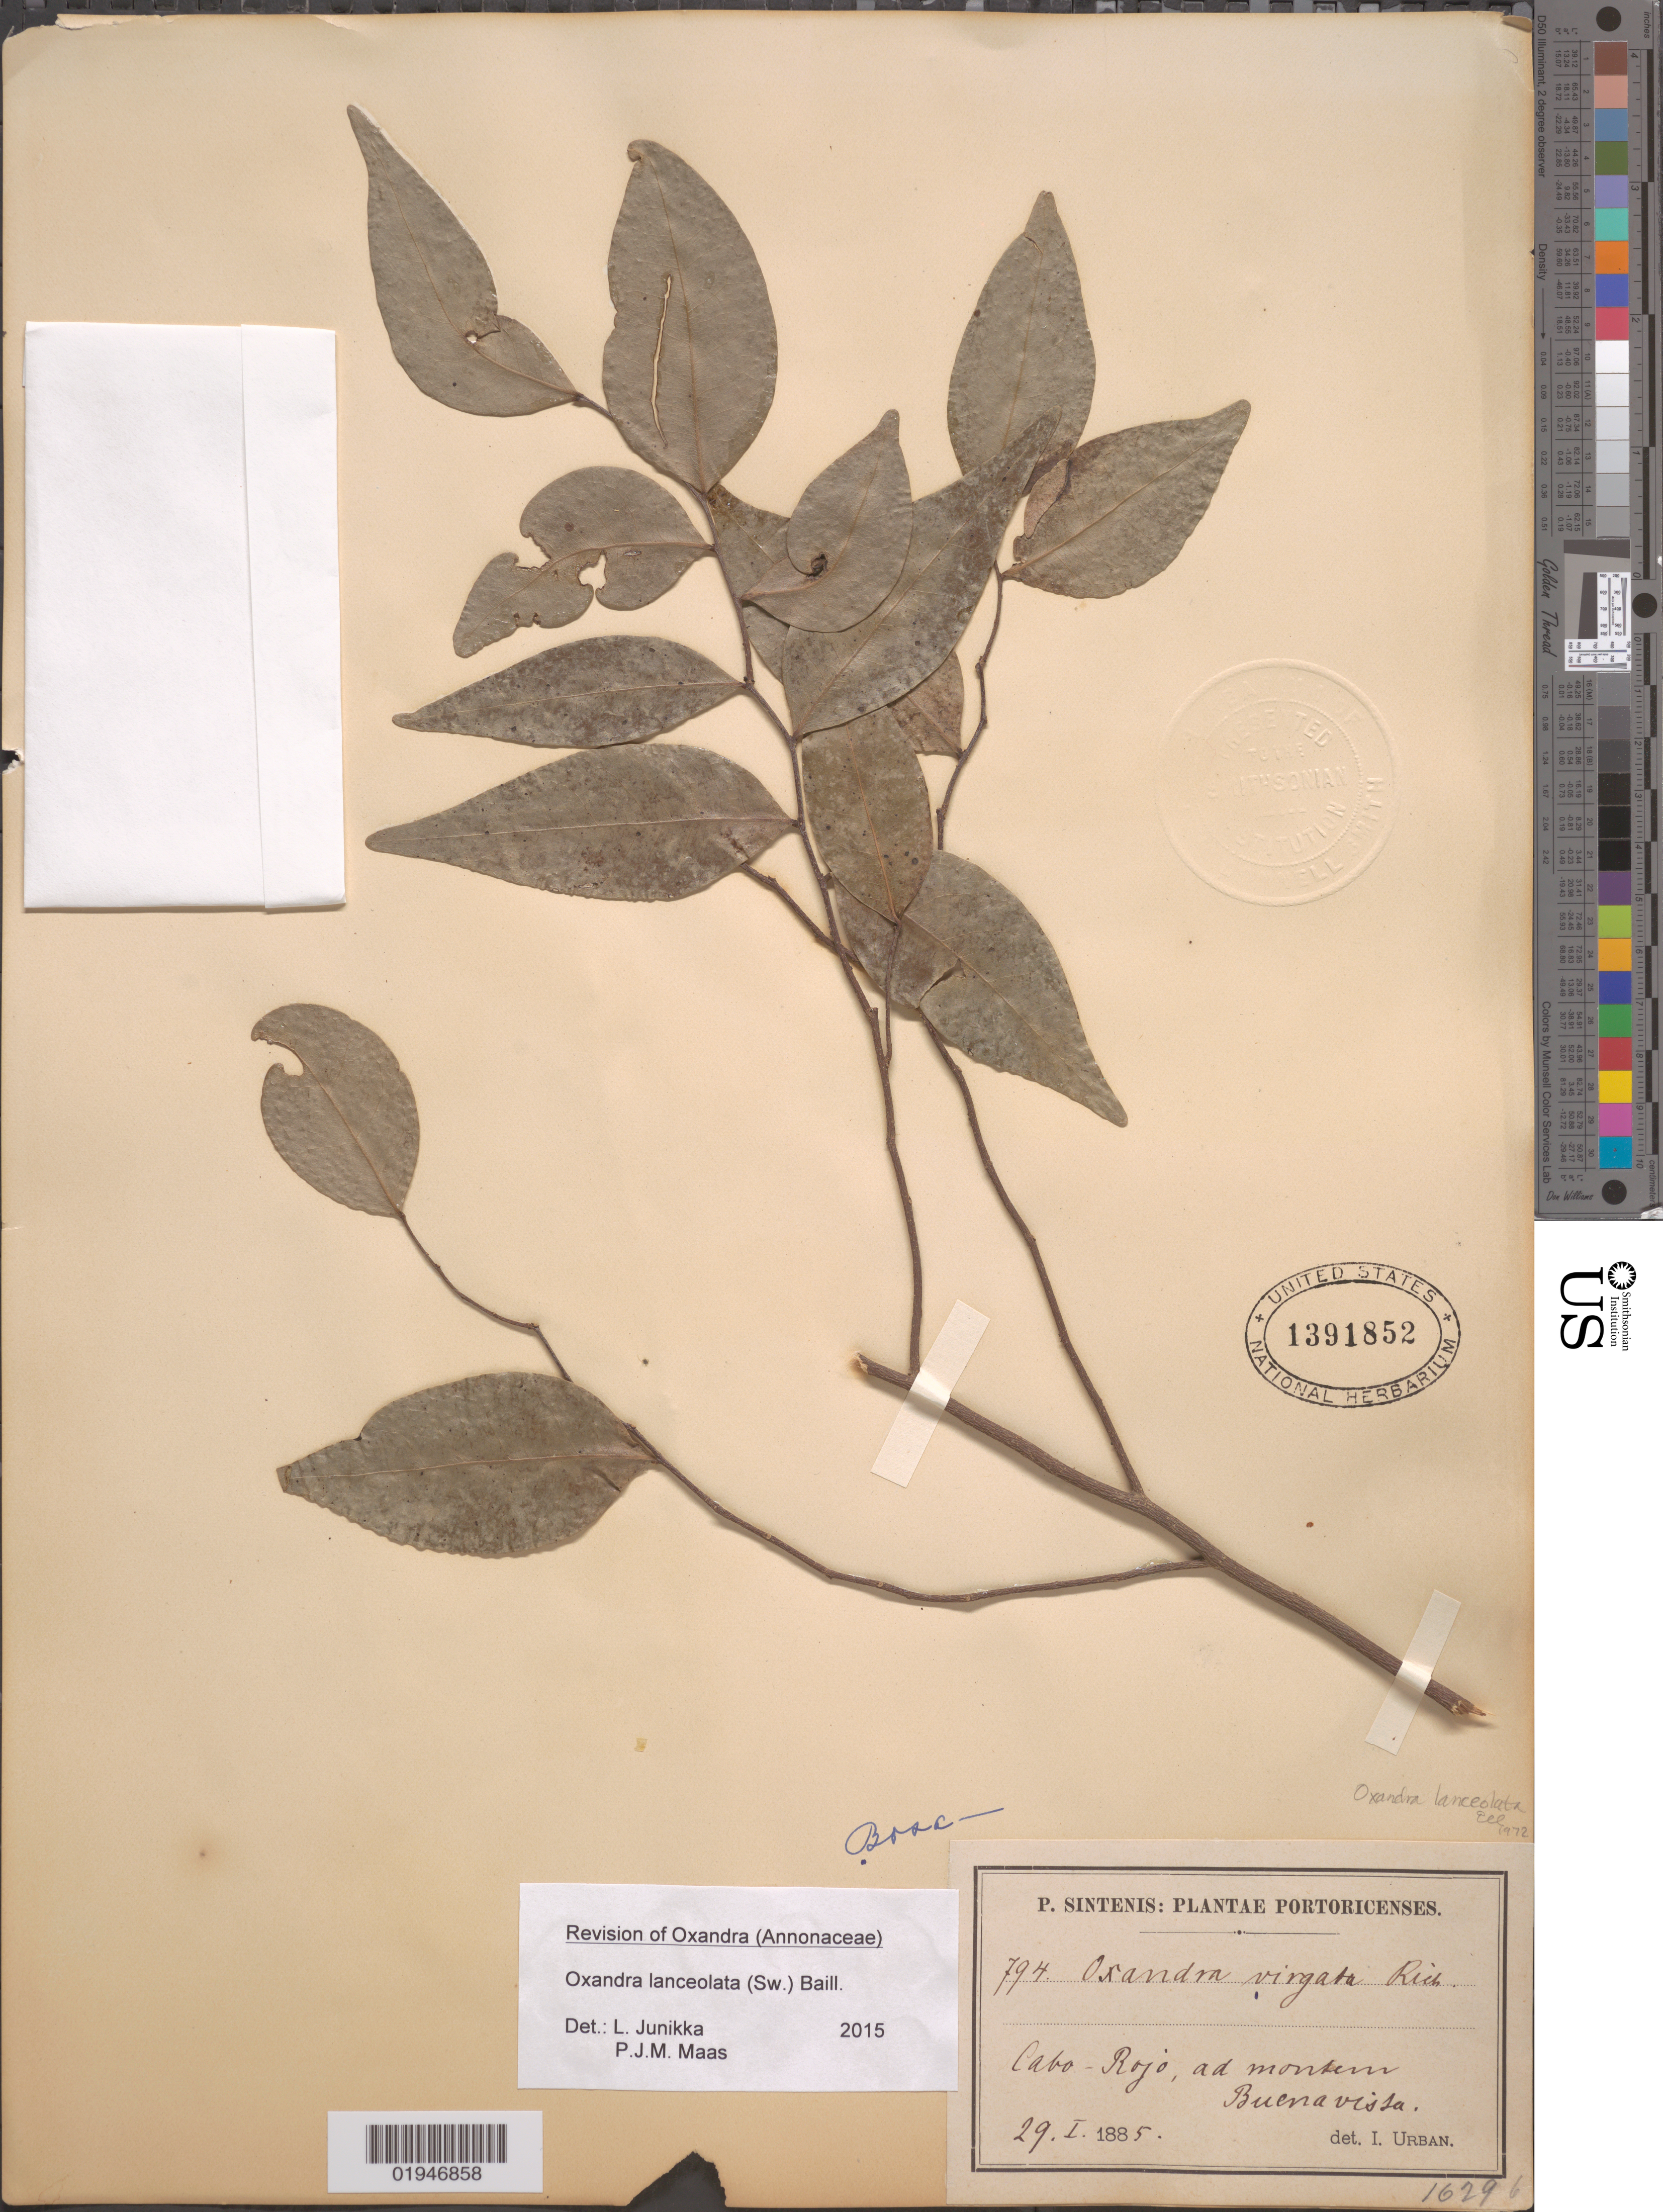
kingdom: Plantae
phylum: Tracheophyta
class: Magnoliopsida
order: Magnoliales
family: Annonaceae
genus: Oxandra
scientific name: Oxandra lanceolata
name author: (Sw.) Baill.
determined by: Maas, P. J.; Junikka, L.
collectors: P. Sintenis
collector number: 794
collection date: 1885-01-29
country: Puerto Rico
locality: Cabo - Rojo, ad montem Buenavista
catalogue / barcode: US 1391852